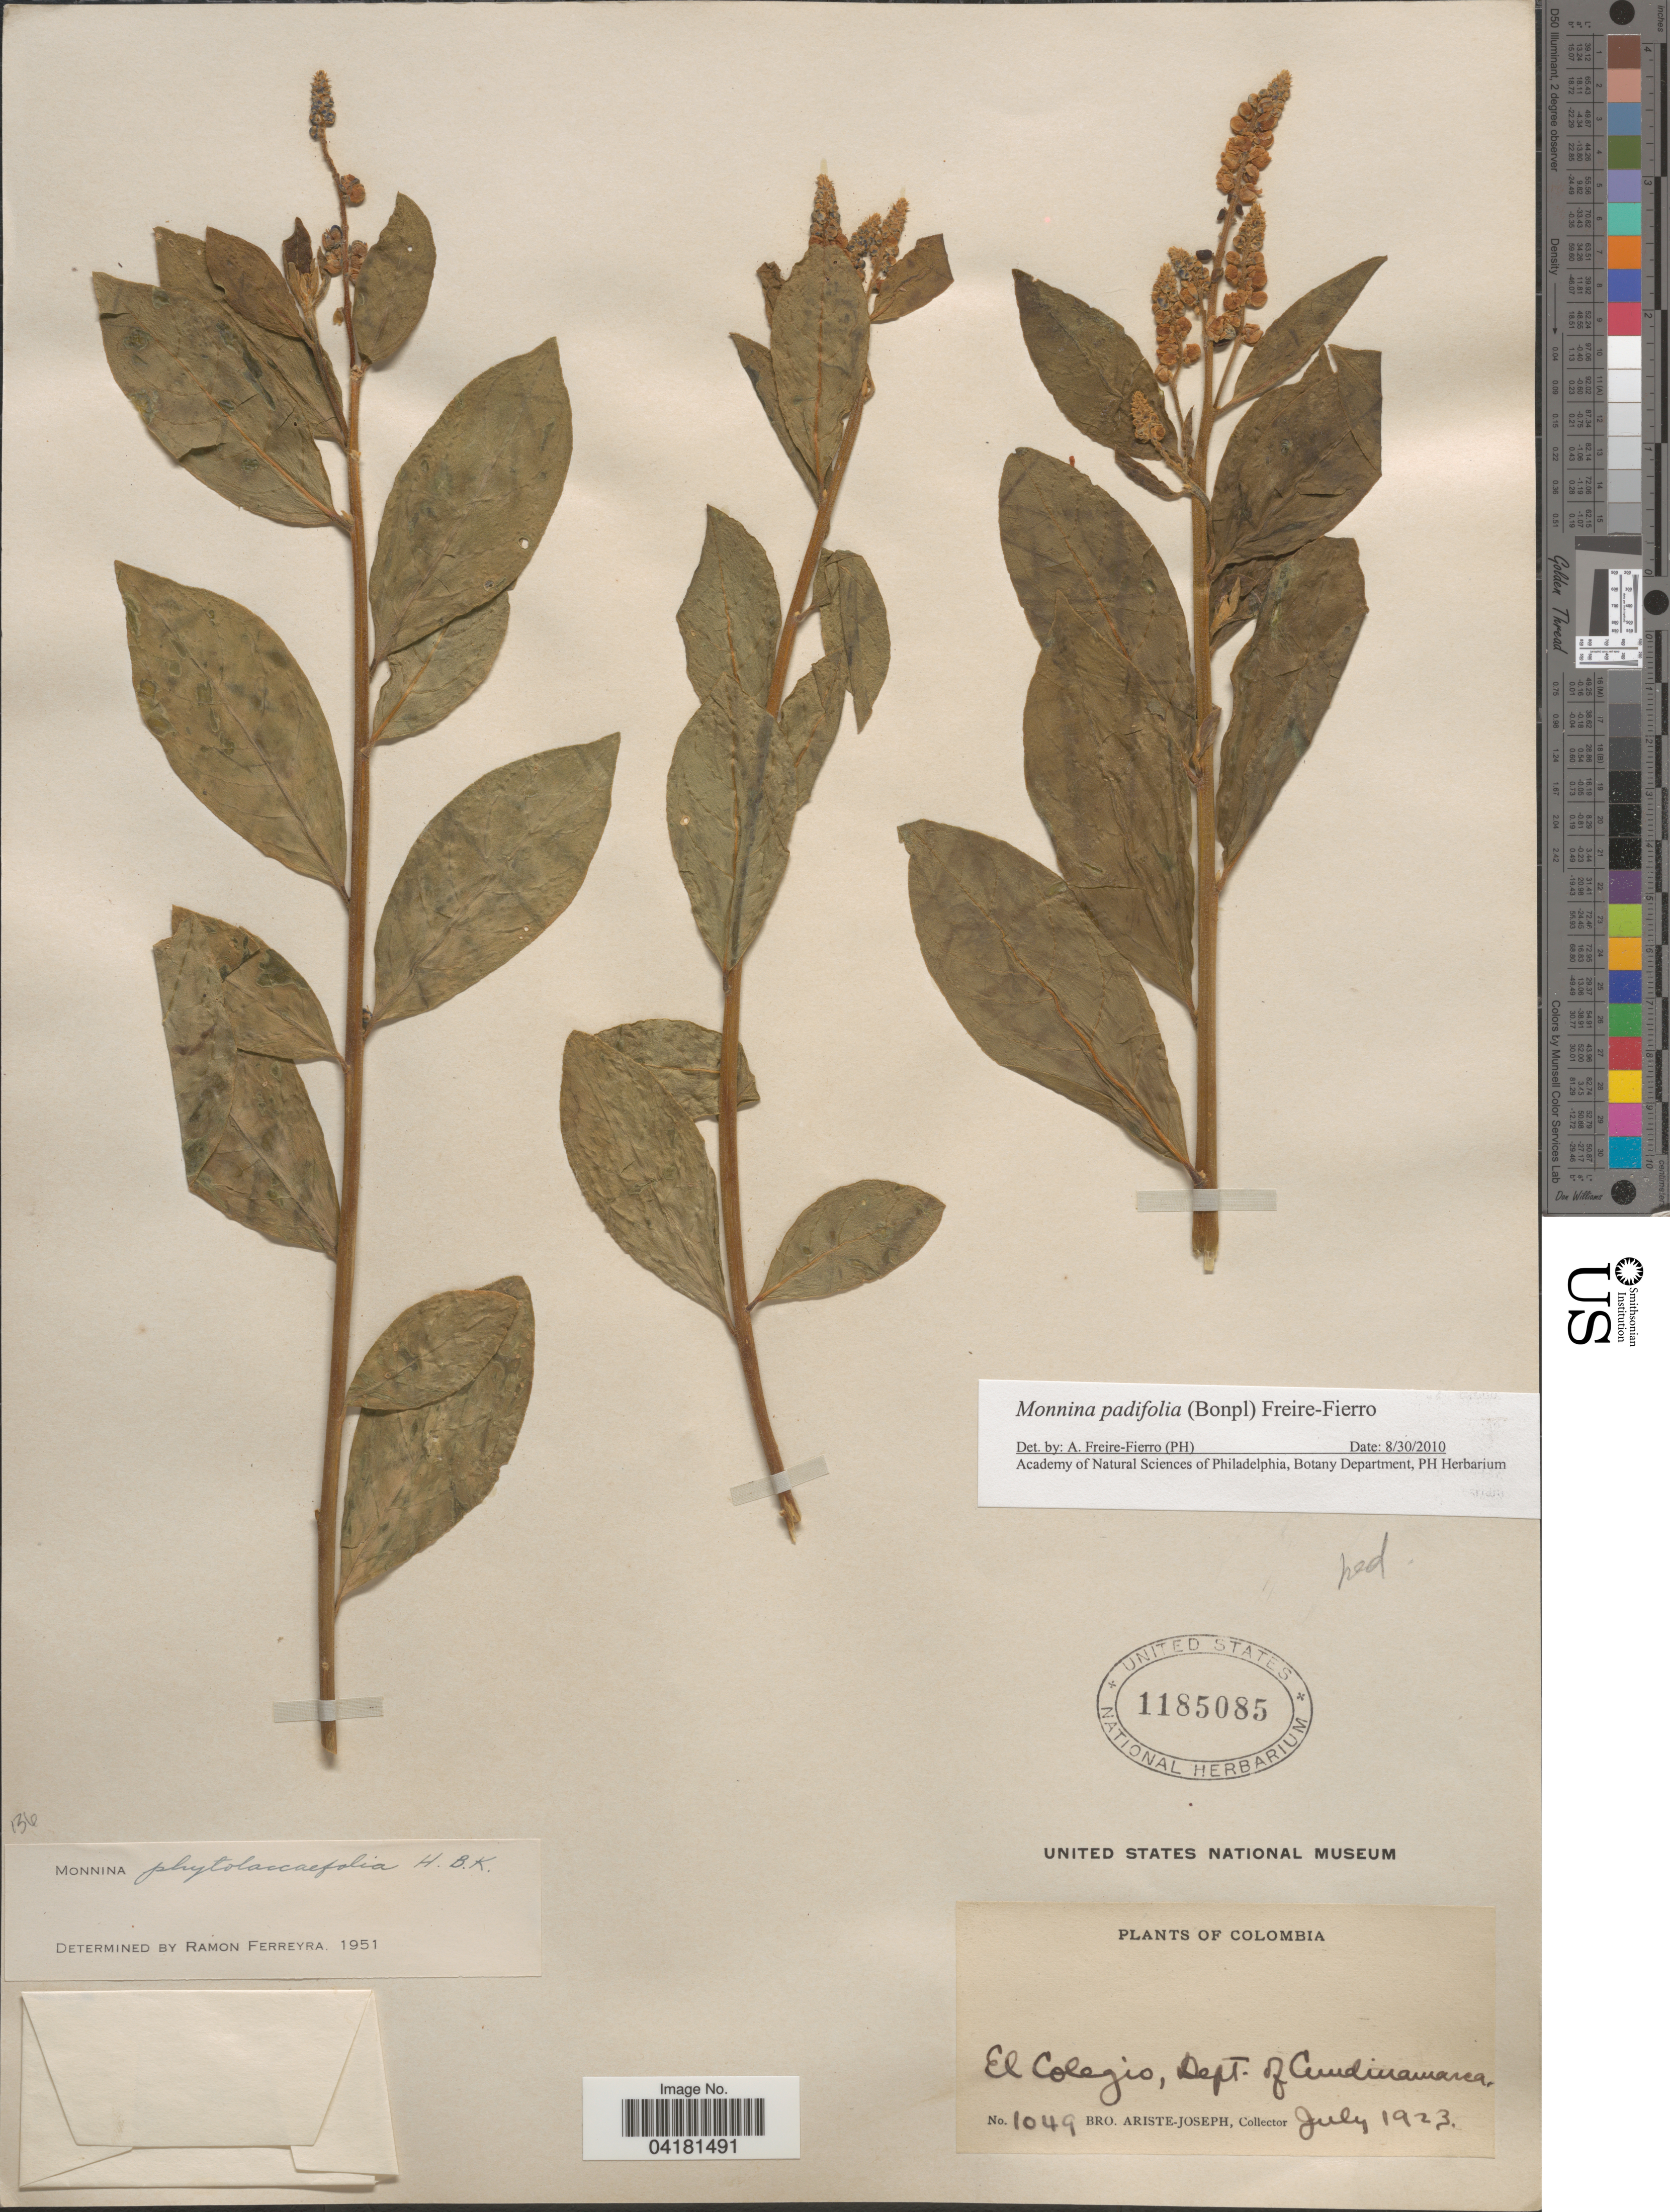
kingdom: Plantae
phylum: Tracheophyta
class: Magnoliopsida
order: Fabales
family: Polygalaceae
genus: Monnina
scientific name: Monnina padifolia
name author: (Bonpl.) Freire-Fierro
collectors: Bro. Ariste-Joseph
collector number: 1049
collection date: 1923-07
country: Colombia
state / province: Cundinamarca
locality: El Colegio, Dept. of Cundinamarca.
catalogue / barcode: US 1185085